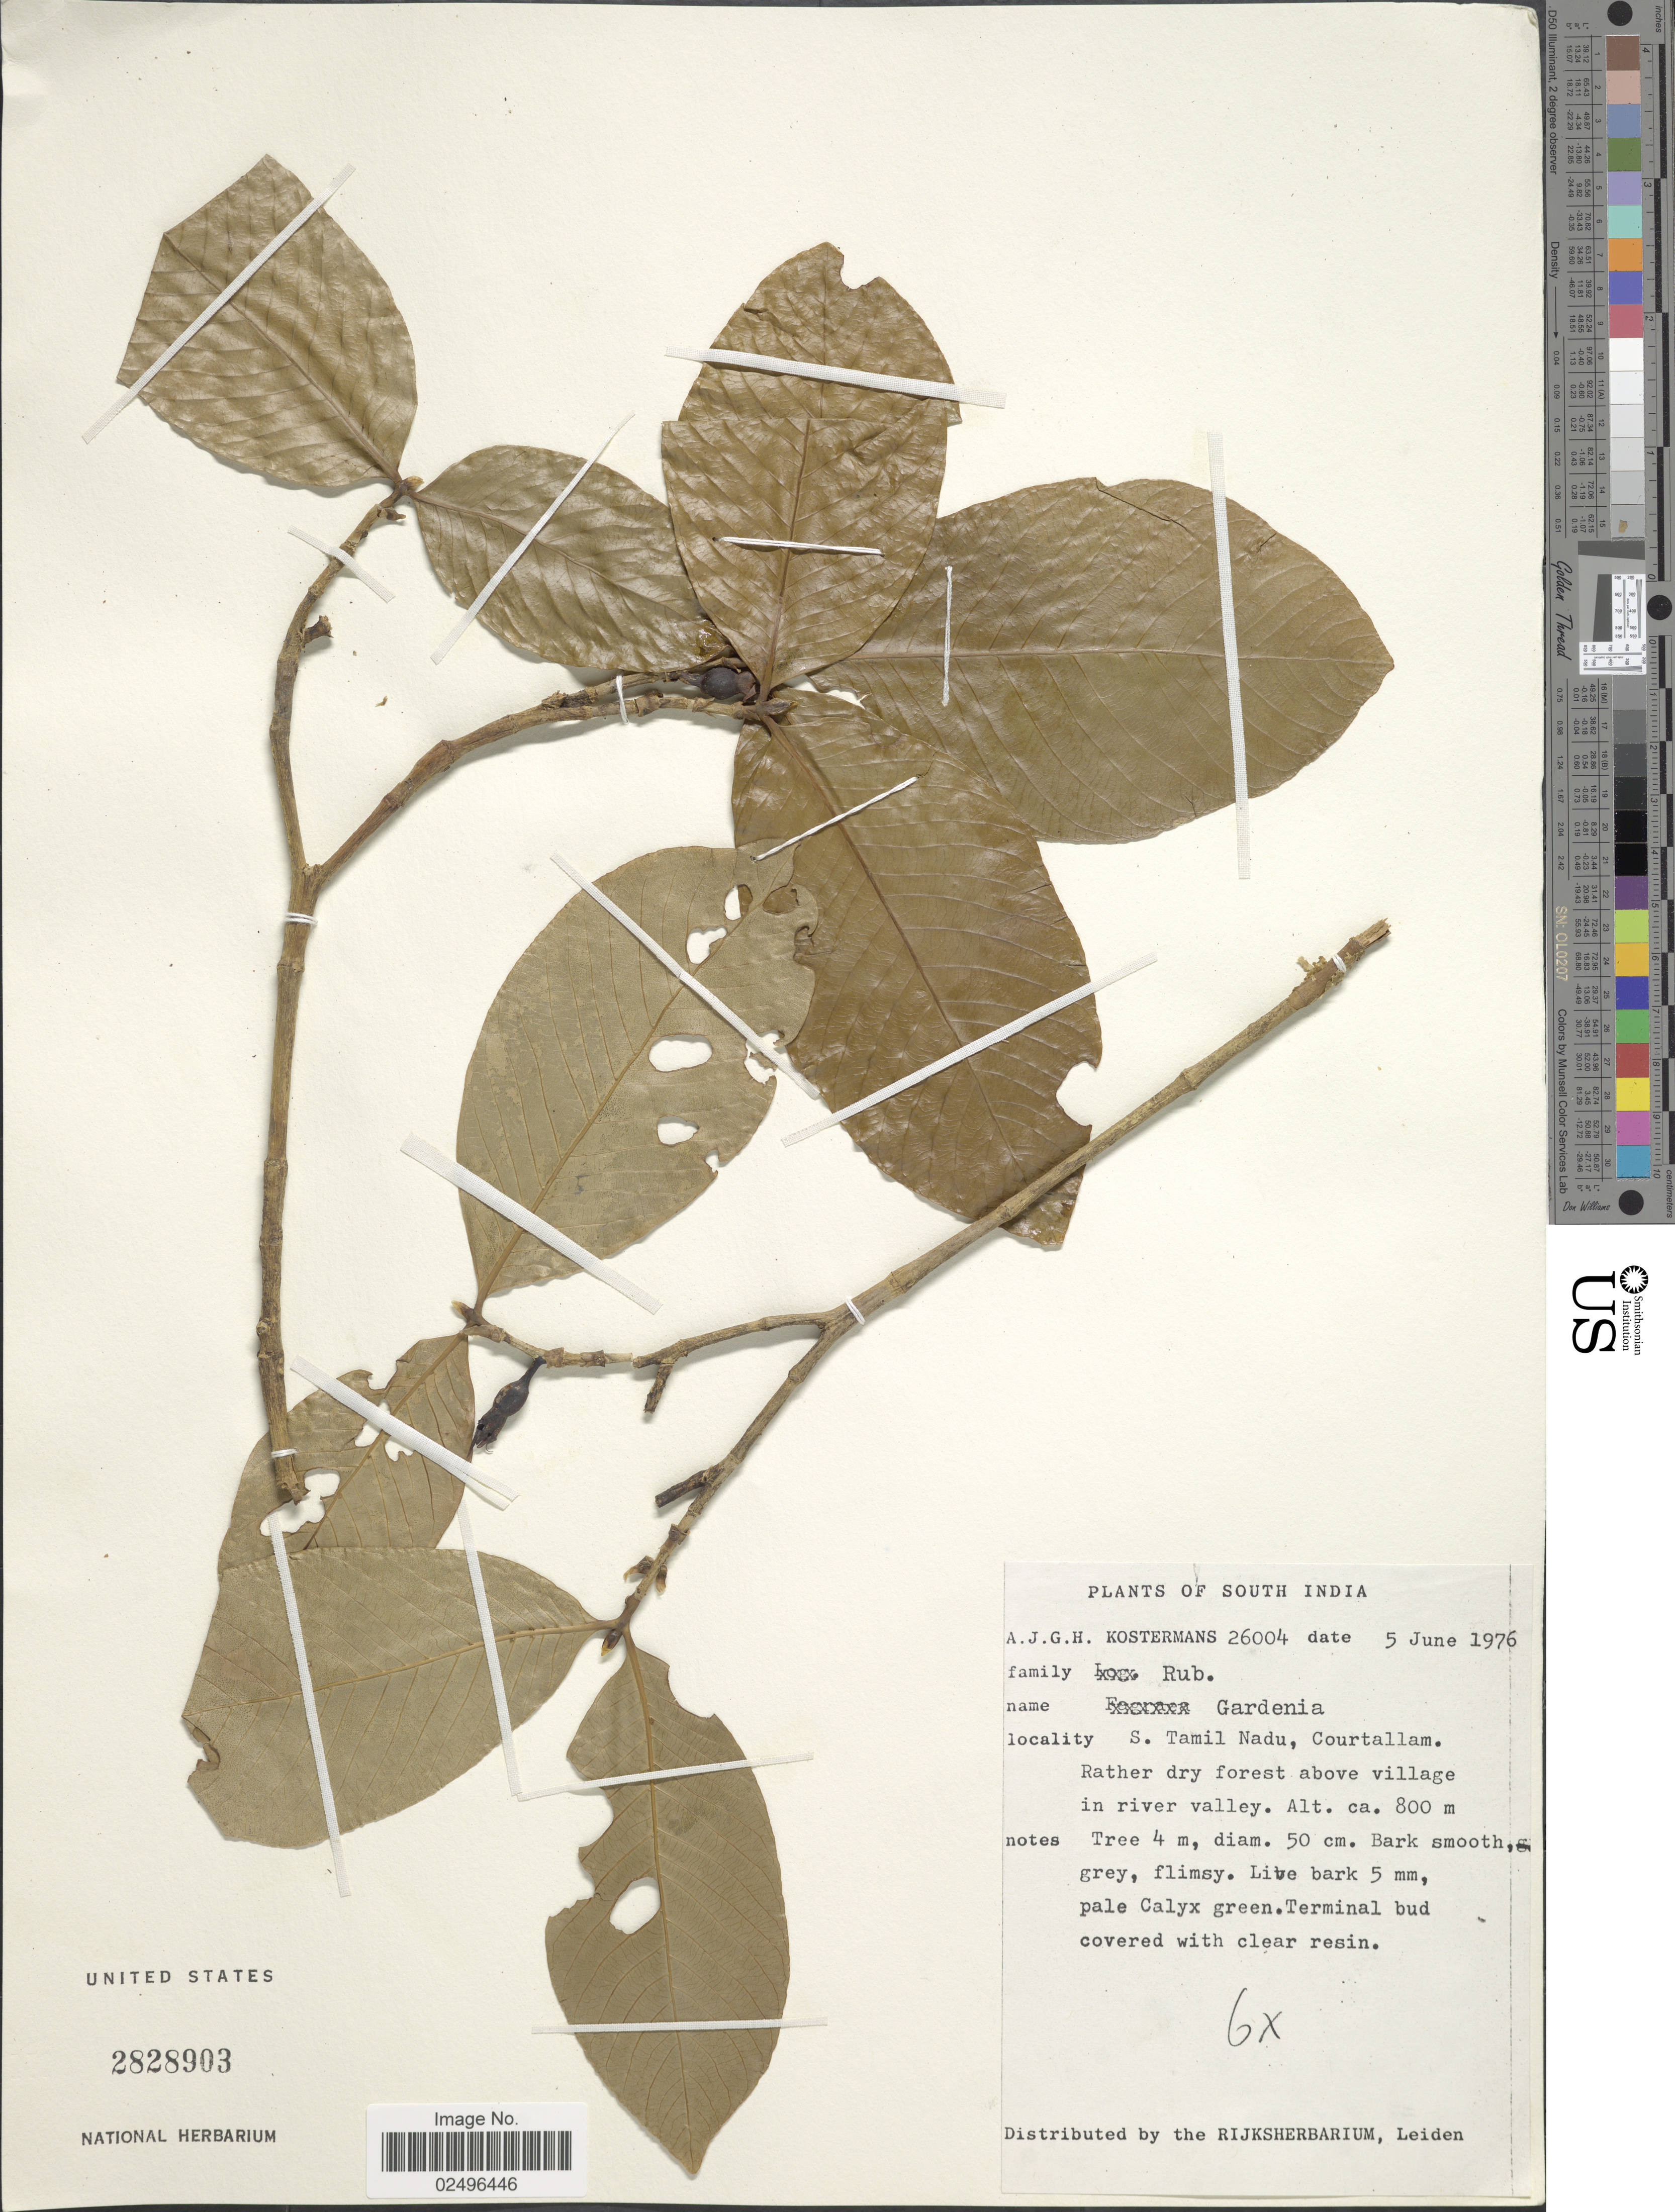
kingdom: Plantae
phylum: Tracheophyta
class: Magnoliopsida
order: Gentianales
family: Rubiaceae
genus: Gardenia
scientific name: Gardenia sp.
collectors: A. J. G. Kostermans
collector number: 26004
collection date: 1976-06-05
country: India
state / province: Tamil Nadu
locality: South India, S. Tamil Nadu, Courtallam, Rather dry forest above village in river valley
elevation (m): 800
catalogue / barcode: US 2828903